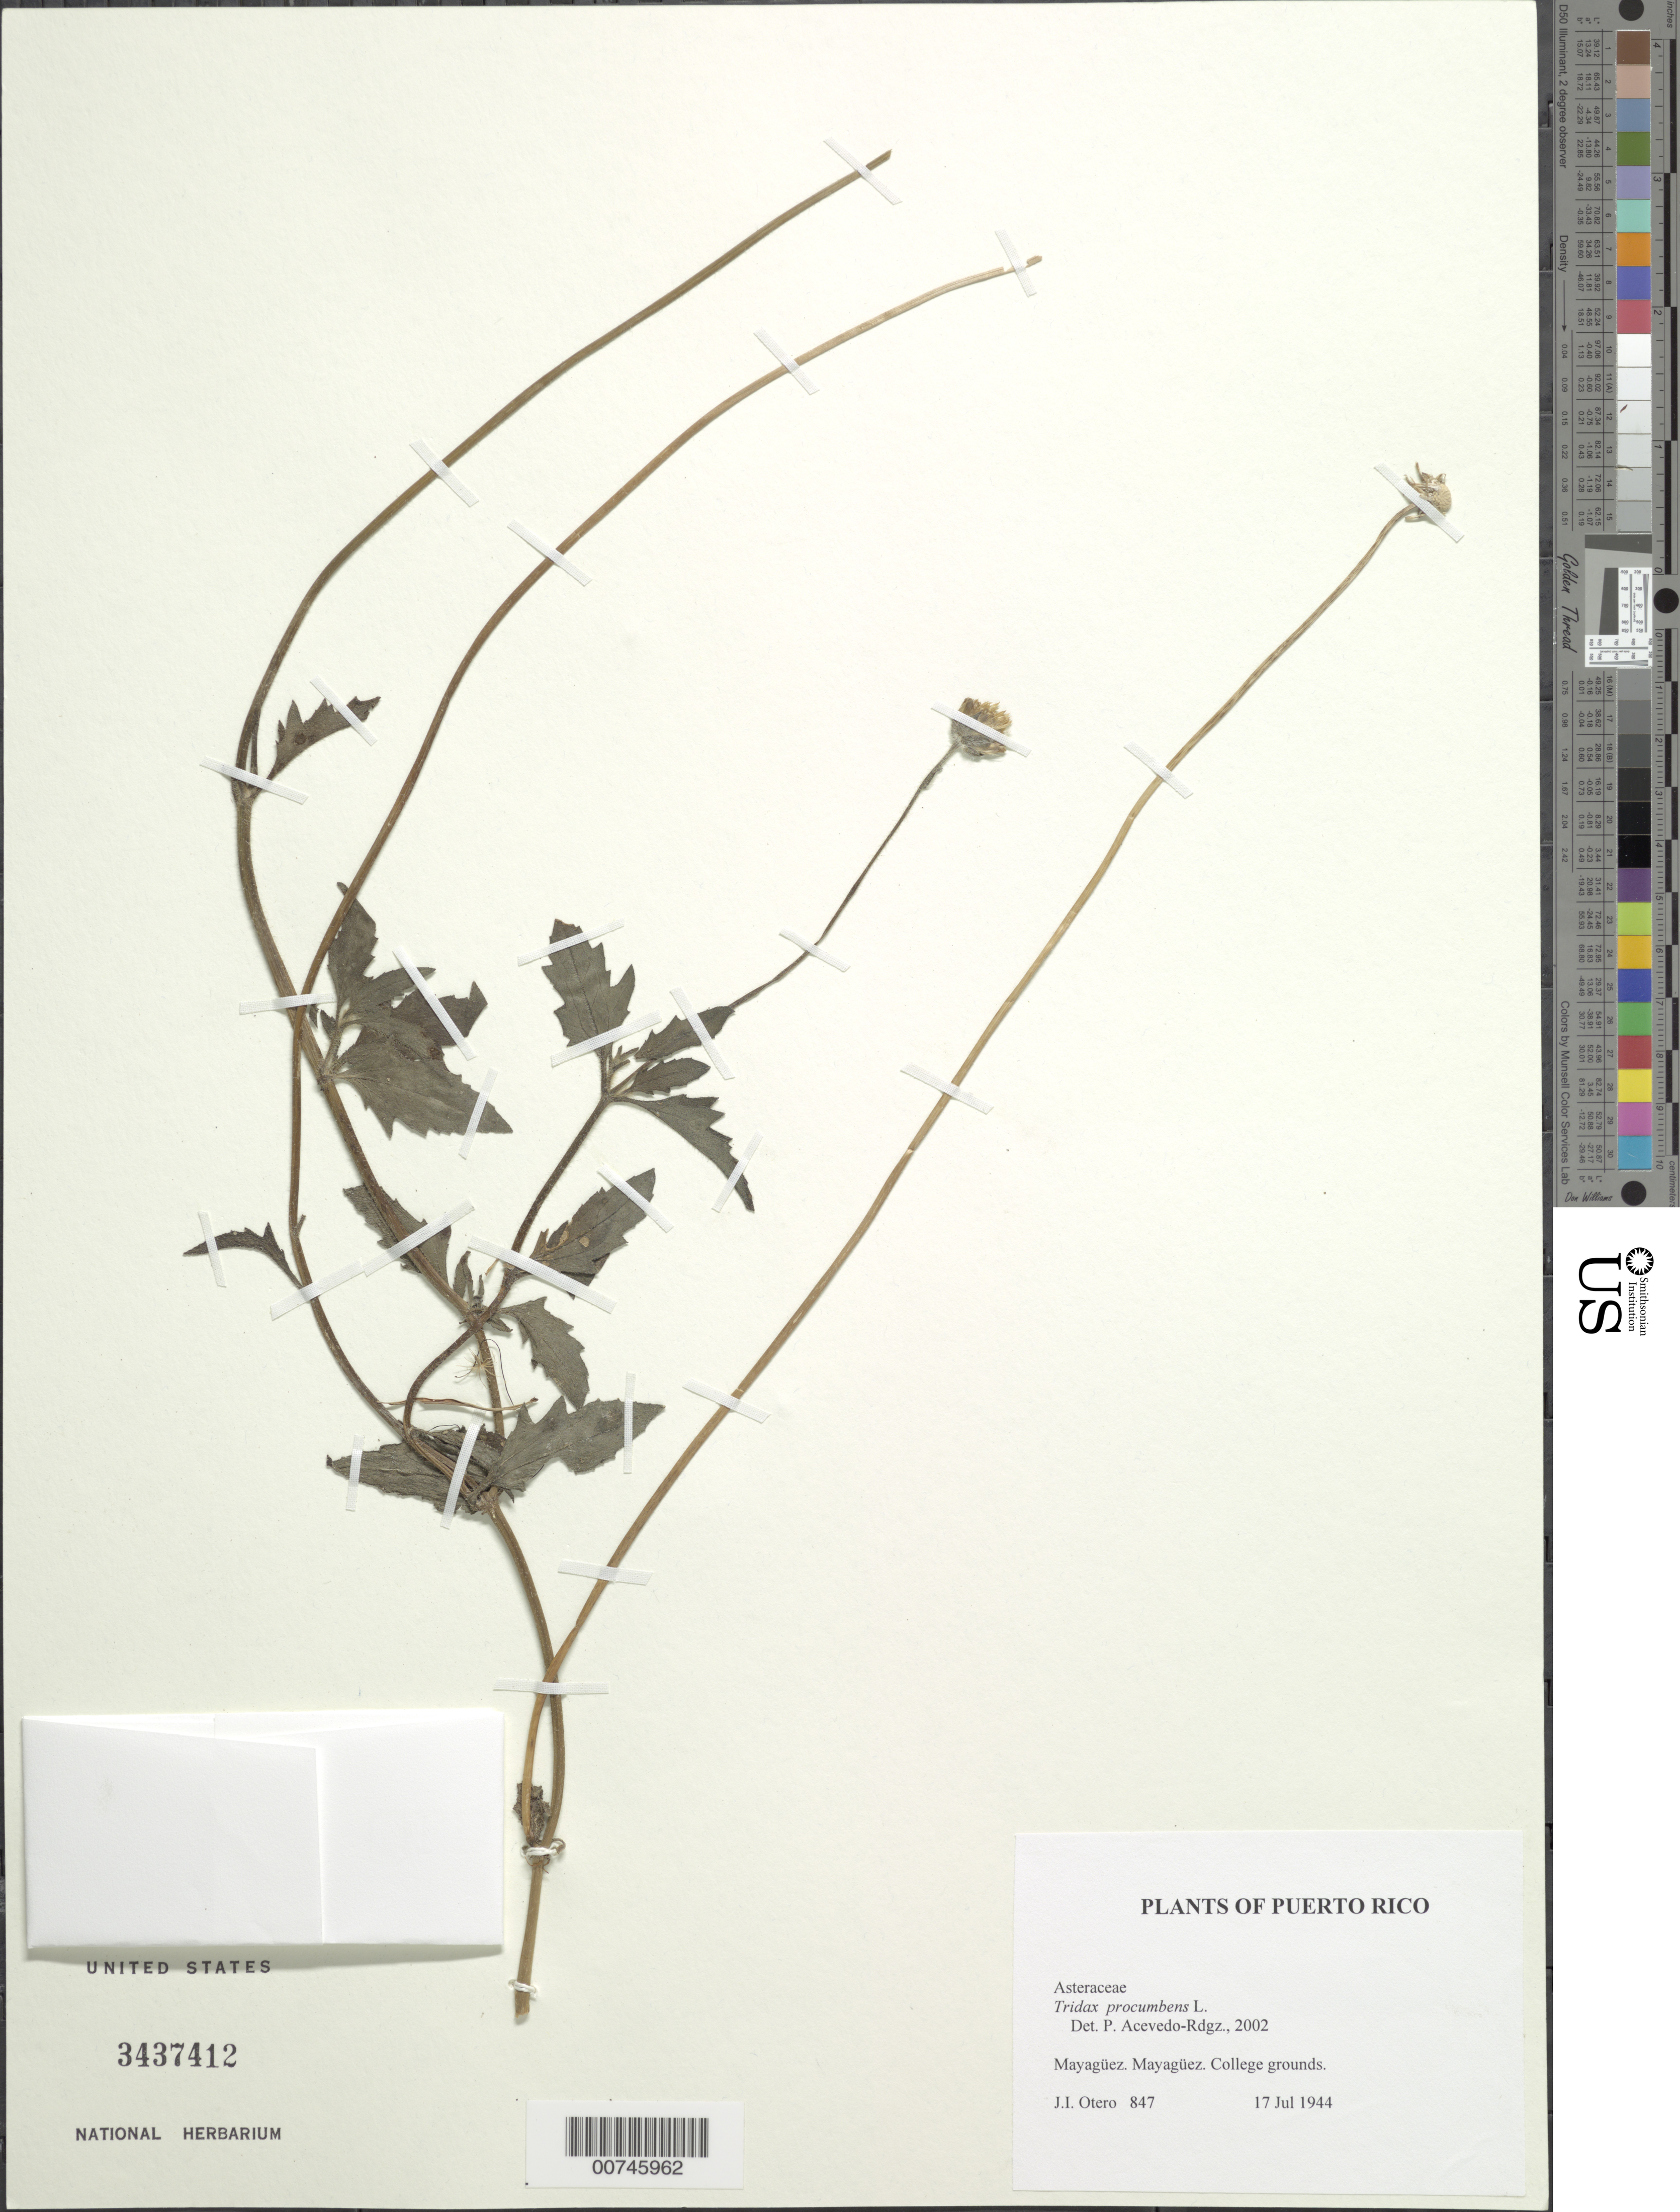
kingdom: Plantae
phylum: Tracheophyta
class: Magnoliopsida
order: Asterales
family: Asteraceae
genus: Tridax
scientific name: Tridax procumbens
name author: L.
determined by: Acevedo-Rodríguez, P., (BOT), Smithsonian Institution - National Museum of Natural History (UNITED STATES)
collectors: J. Otero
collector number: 847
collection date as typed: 17 Jul 1944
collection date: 1944-07-17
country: Puerto Rico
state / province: Mayagüez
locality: College grounds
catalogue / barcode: US 3437412